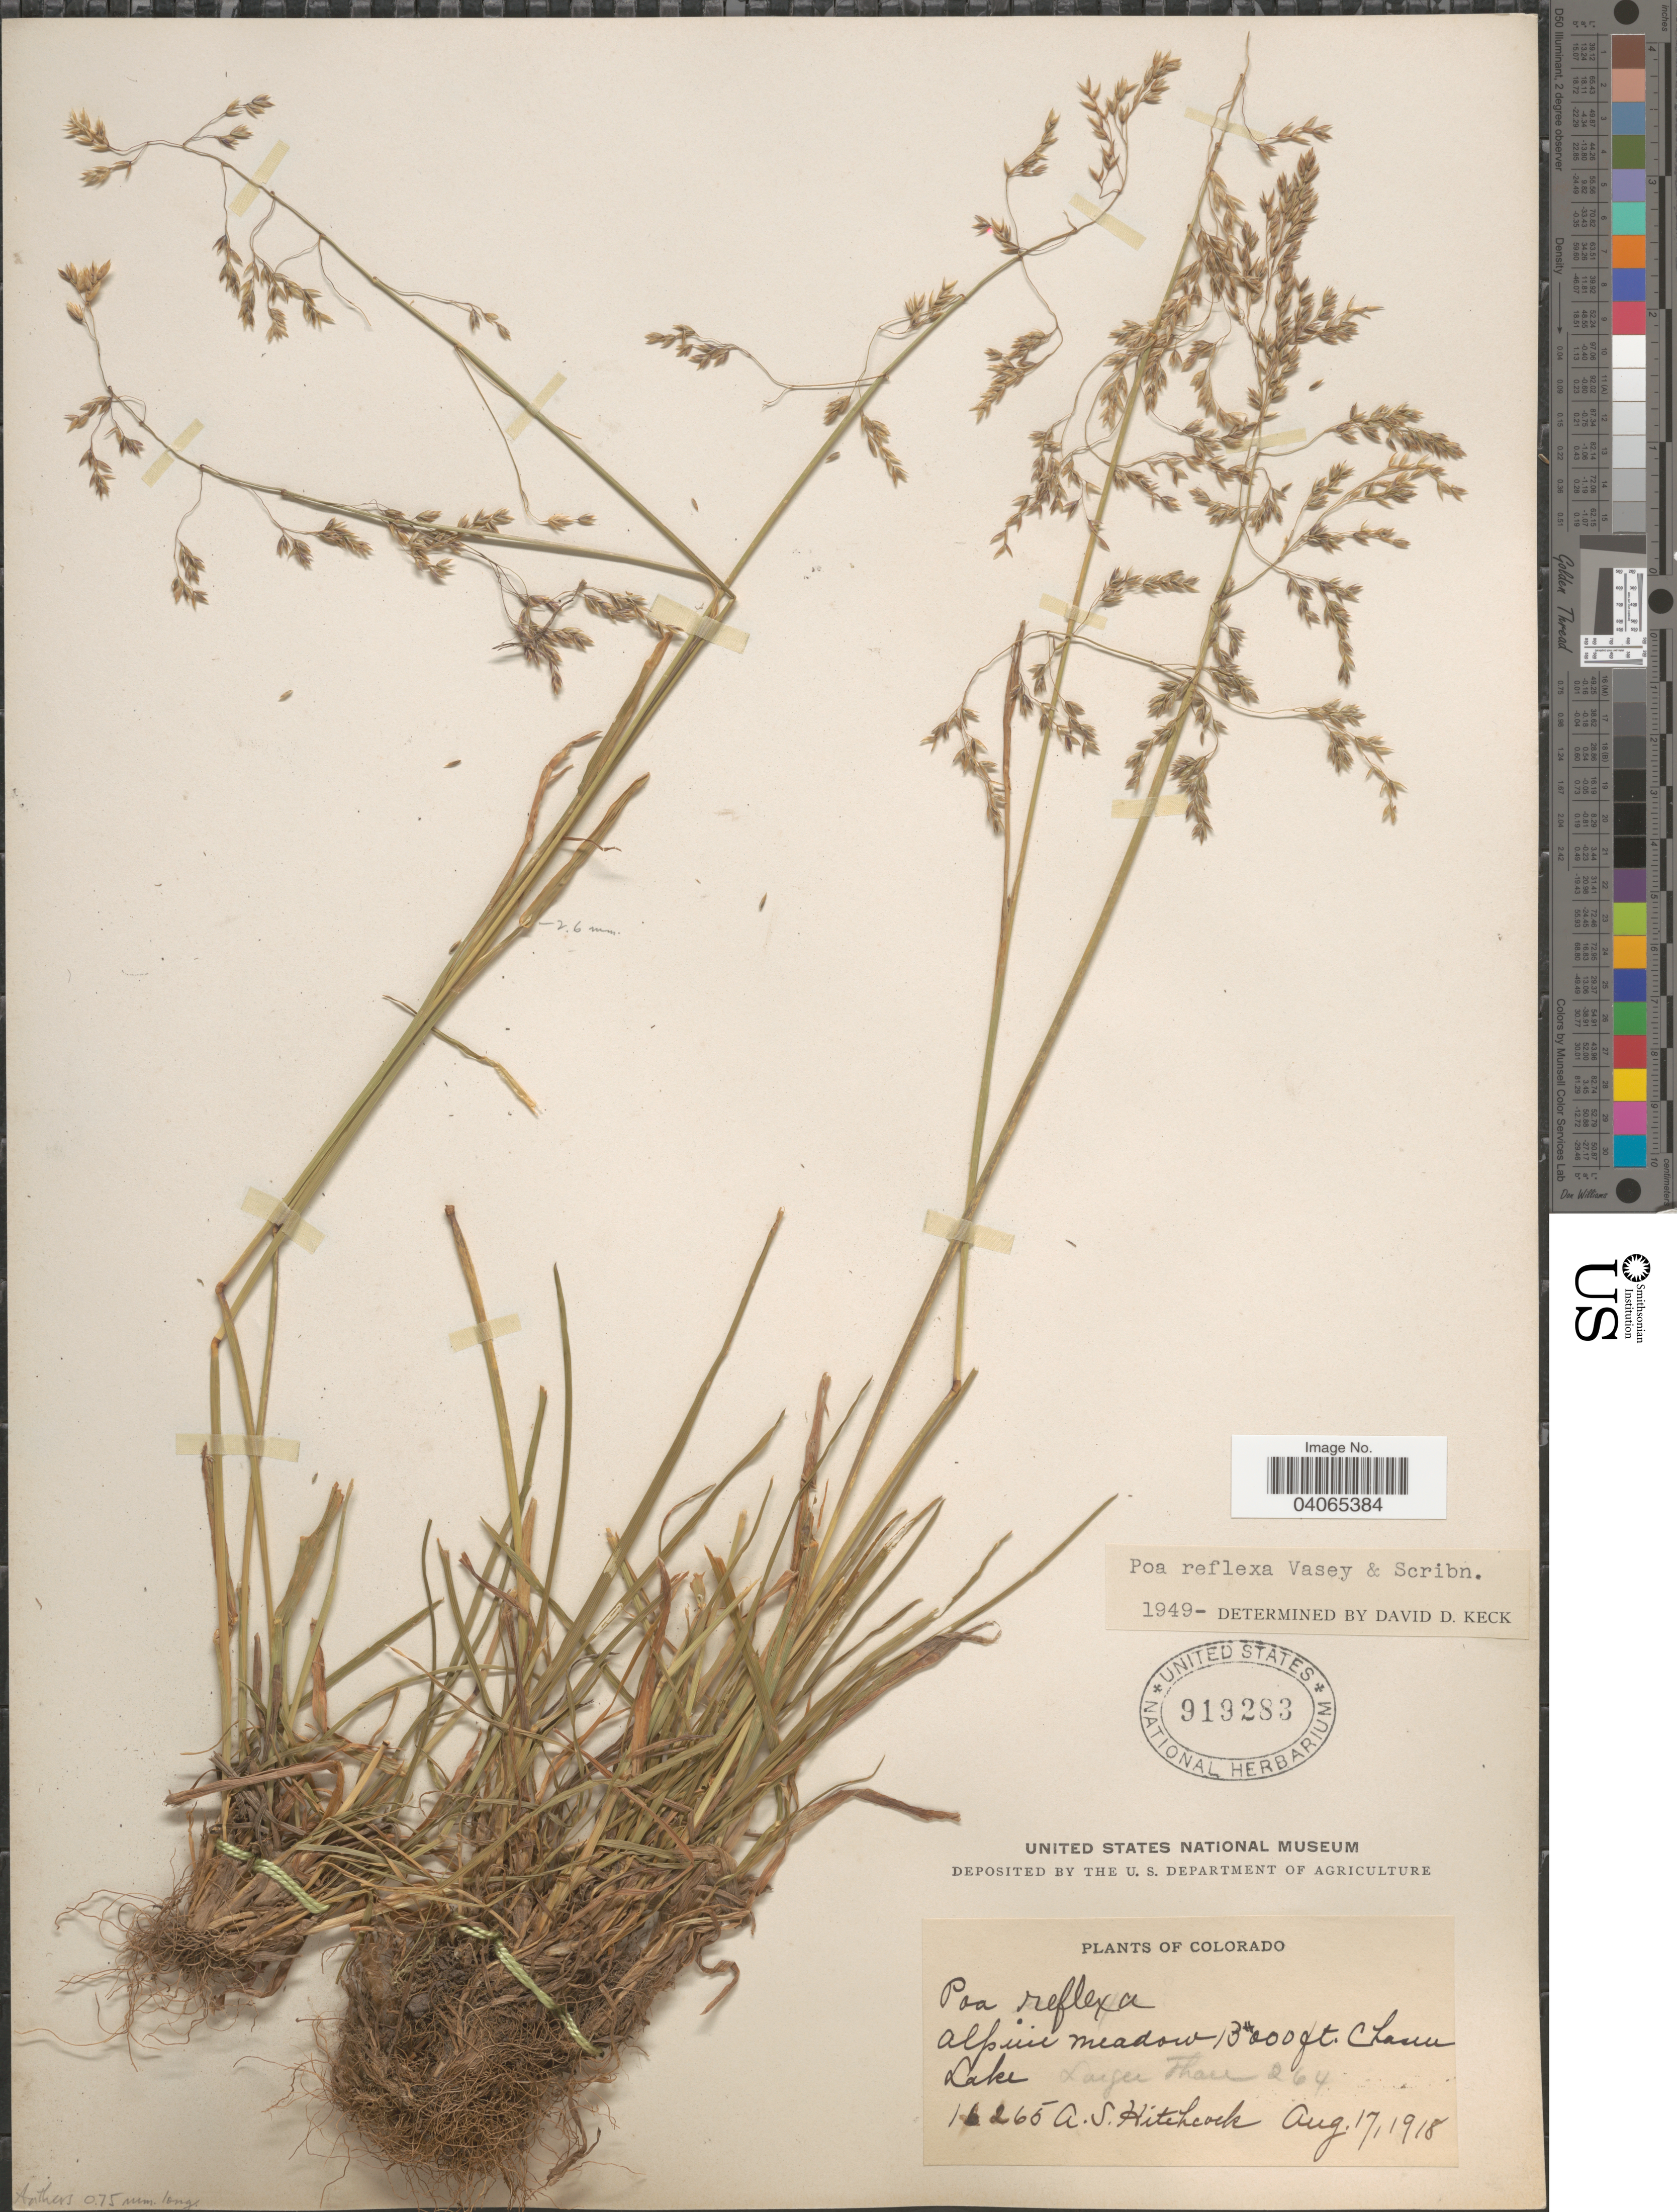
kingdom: Plantae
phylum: Tracheophyta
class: Liliopsida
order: Poales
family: Poaceae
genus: Poa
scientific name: Poa reflexa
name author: Vasey & Scribn.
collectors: A. S. Hitchcock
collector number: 16265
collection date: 1918-08-17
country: United States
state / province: Colorado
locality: Alpine meadow. Chasm Lake.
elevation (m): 3962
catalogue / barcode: US 919283